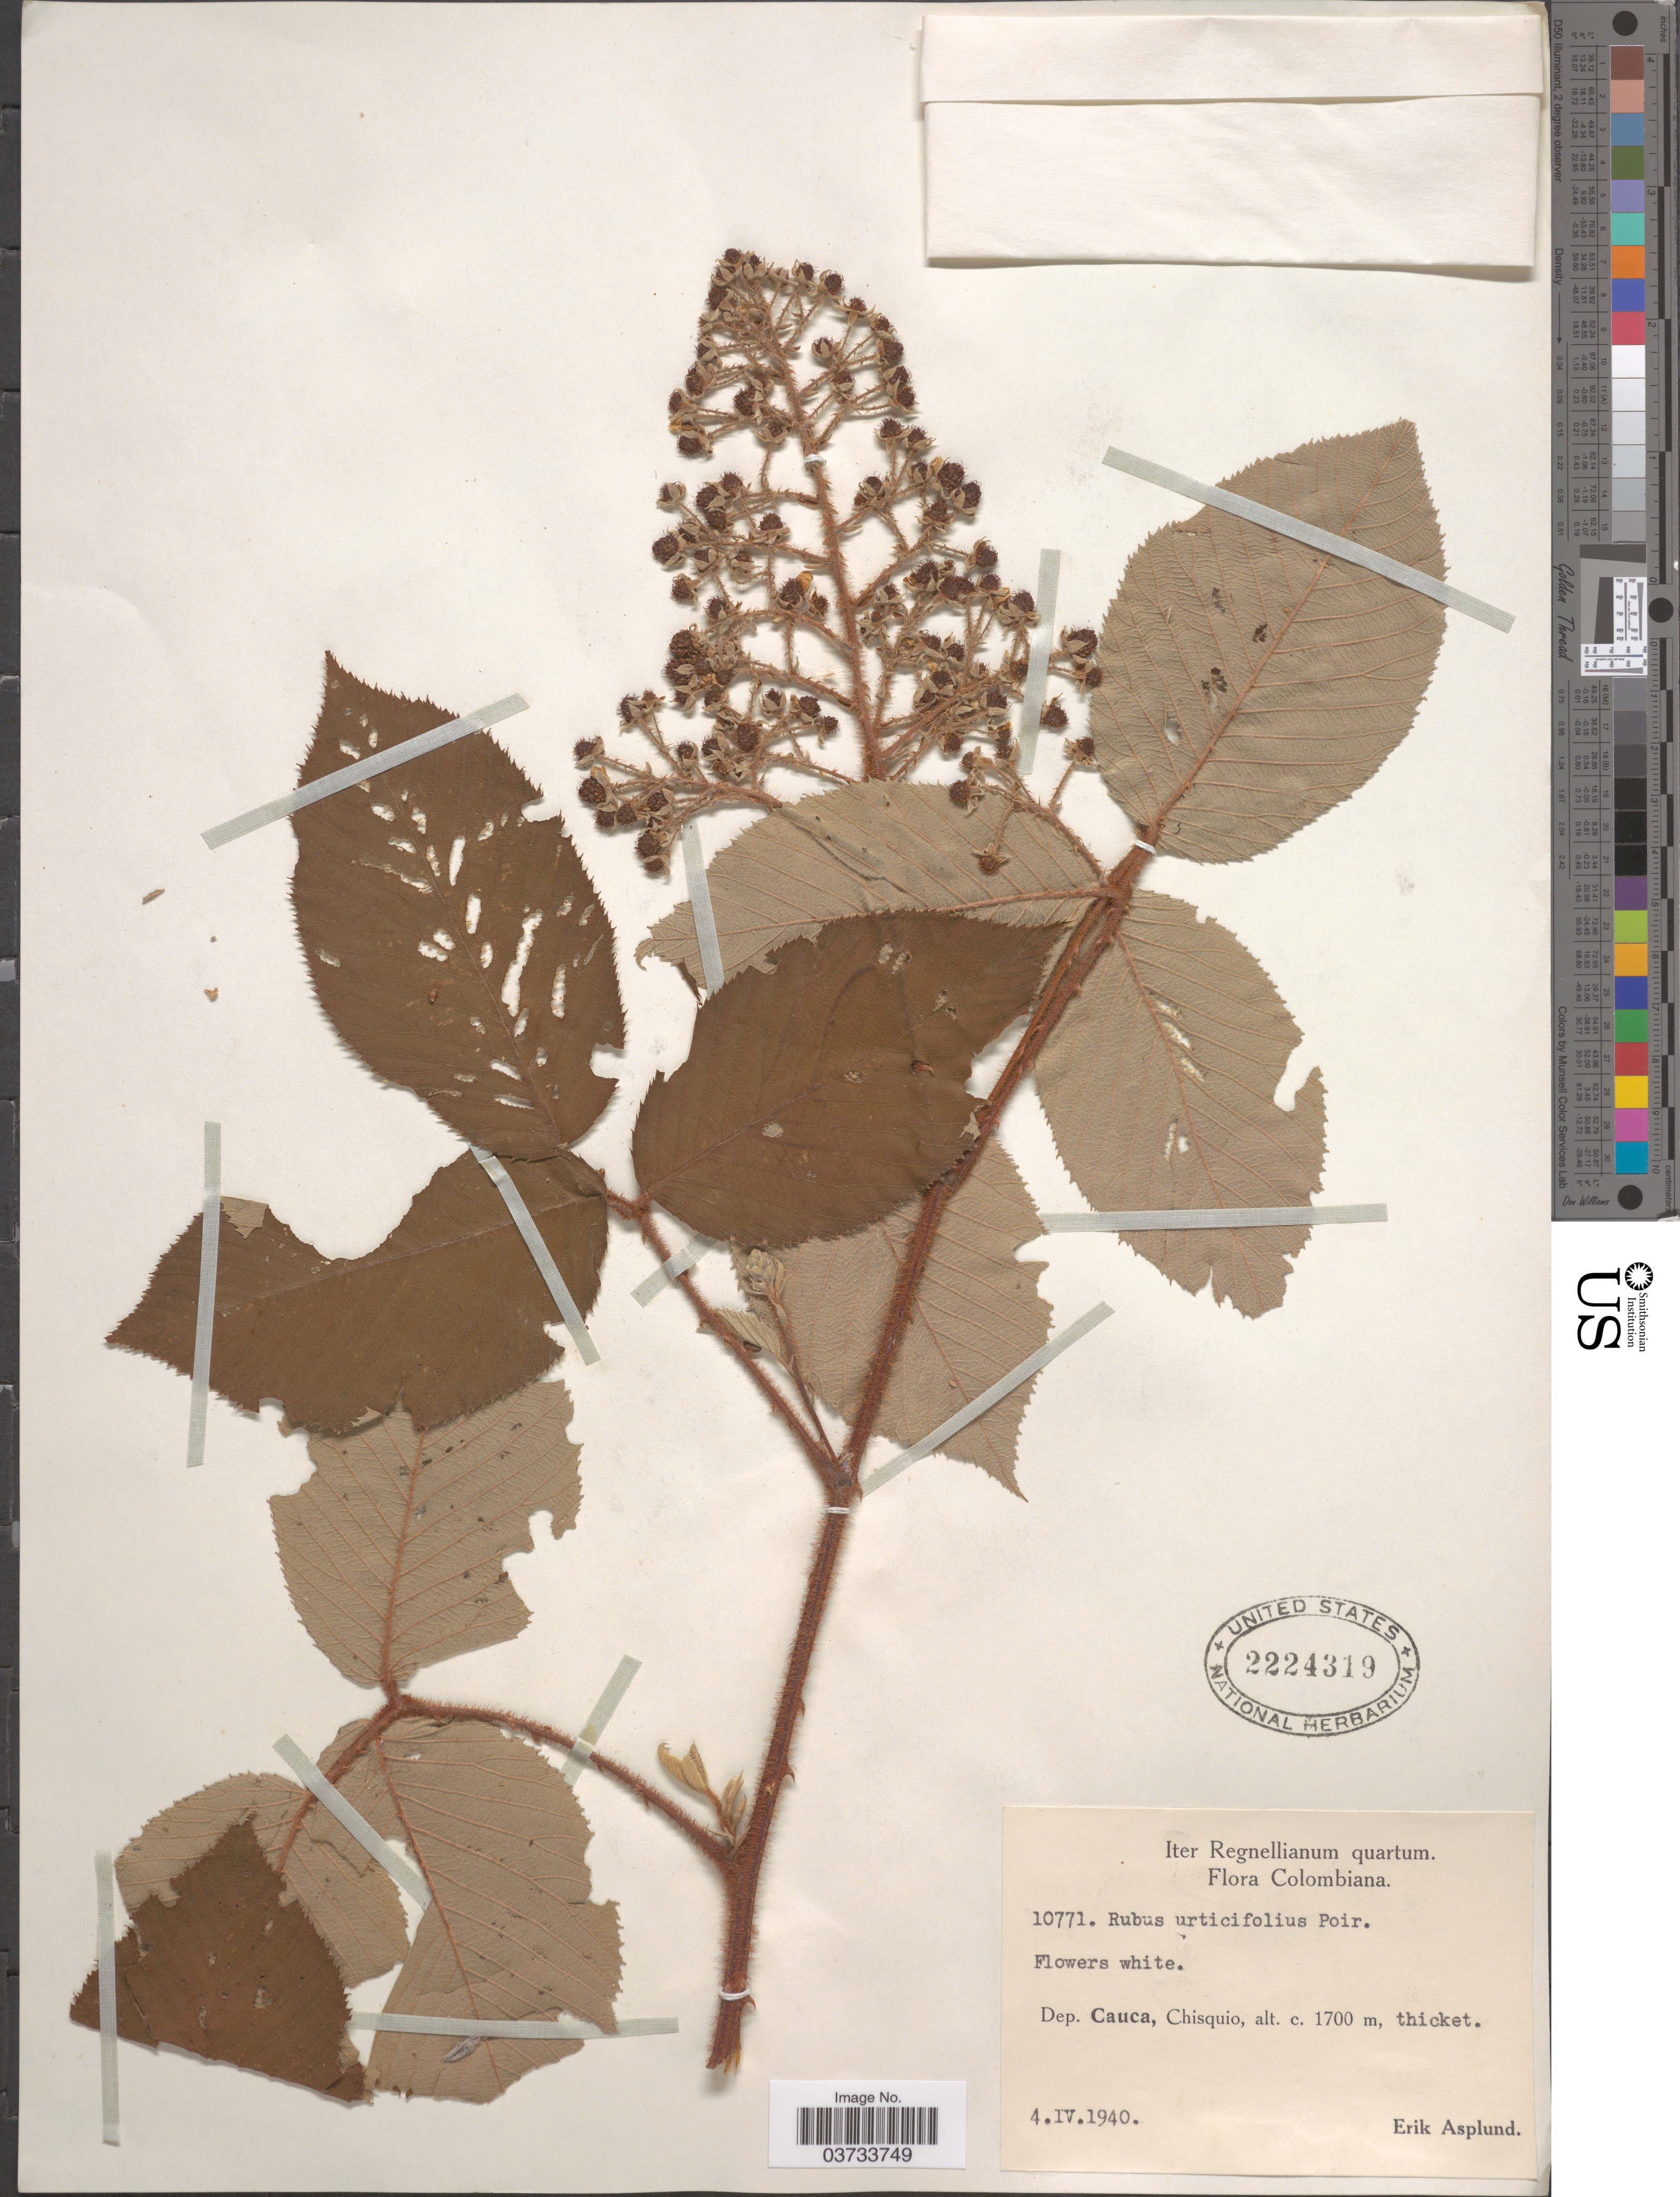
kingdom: Plantae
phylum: Tracheophyta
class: Magnoliopsida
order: Rosales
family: Rosaceae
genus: Rubus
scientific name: Rubus urticifolius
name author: Poir.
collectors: E. Asplund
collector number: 10771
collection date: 1940-04-04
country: Colombia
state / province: Cauca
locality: Dep. Cauca, Chisquio.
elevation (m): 1700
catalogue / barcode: US 2224319